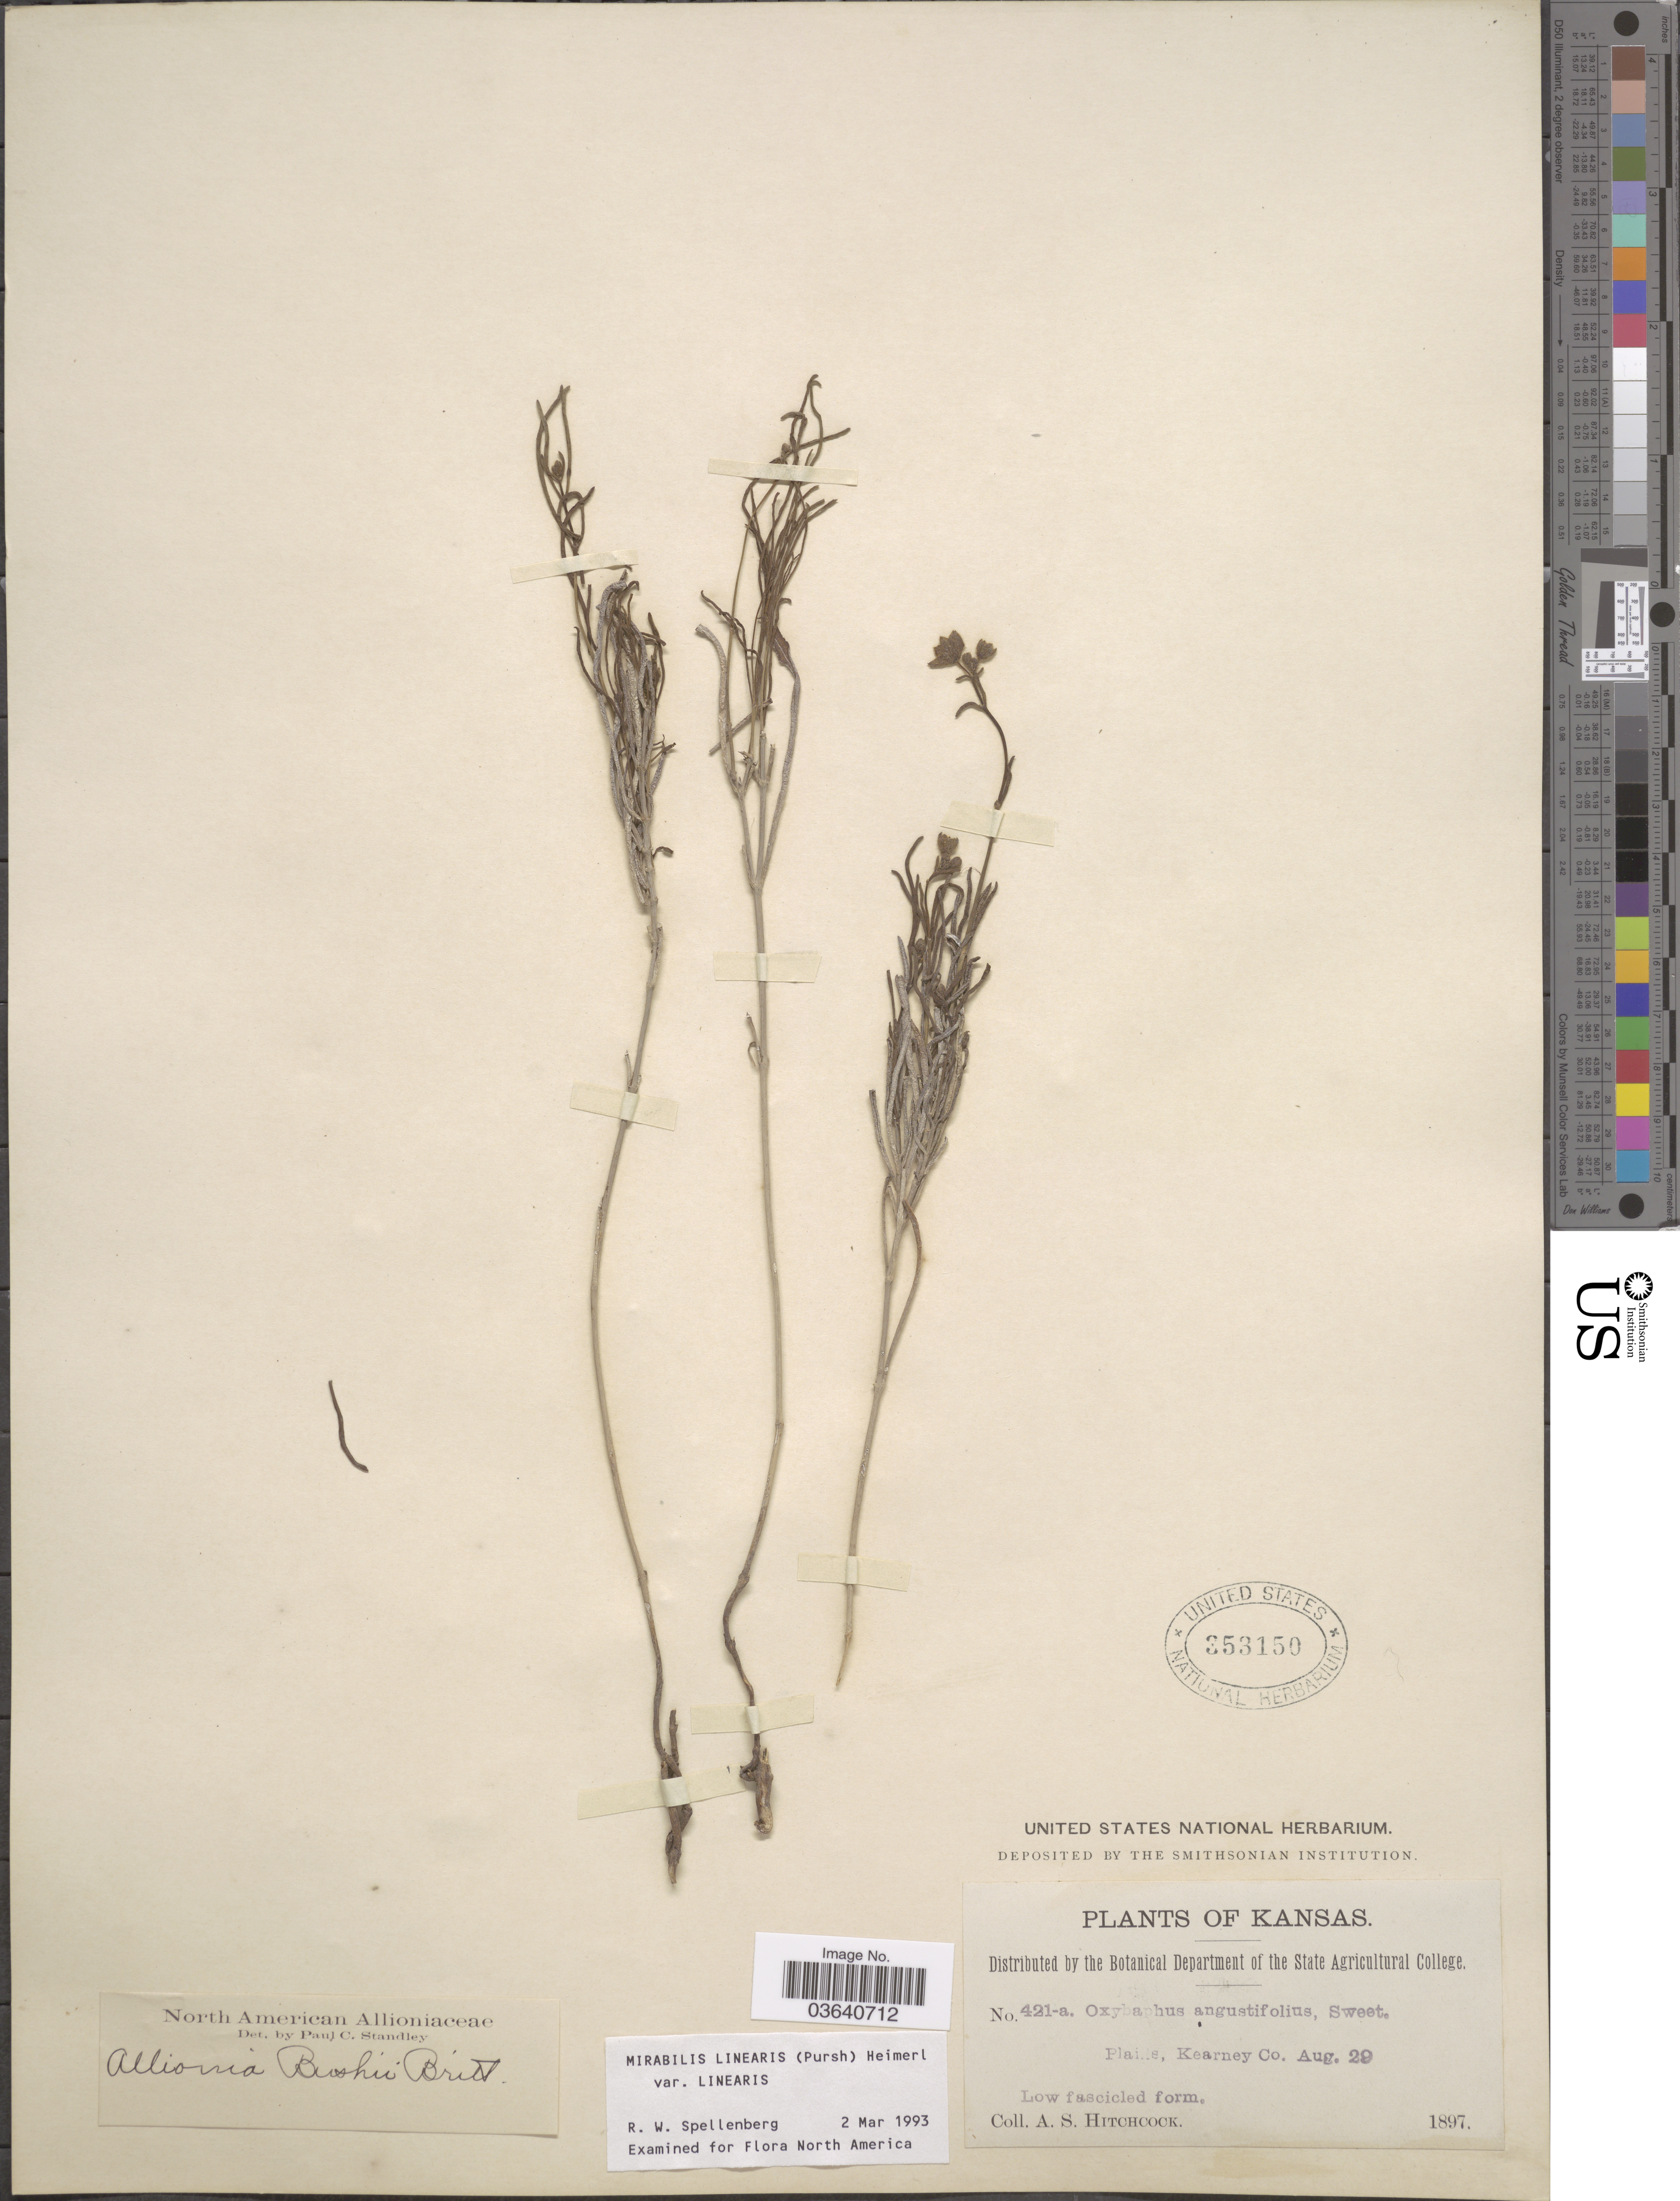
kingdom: Plantae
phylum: Tracheophyta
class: Magnoliopsida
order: Caryophyllales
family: Nyctaginaceae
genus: Mirabilis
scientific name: Mirabilis linearis var. linearis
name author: (Pursh) Heimerl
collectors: A. S. Hitchcock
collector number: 421-a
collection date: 1897-08-29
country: United States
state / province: Kansas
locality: Plains, Kearney Co.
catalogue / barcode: US 353150